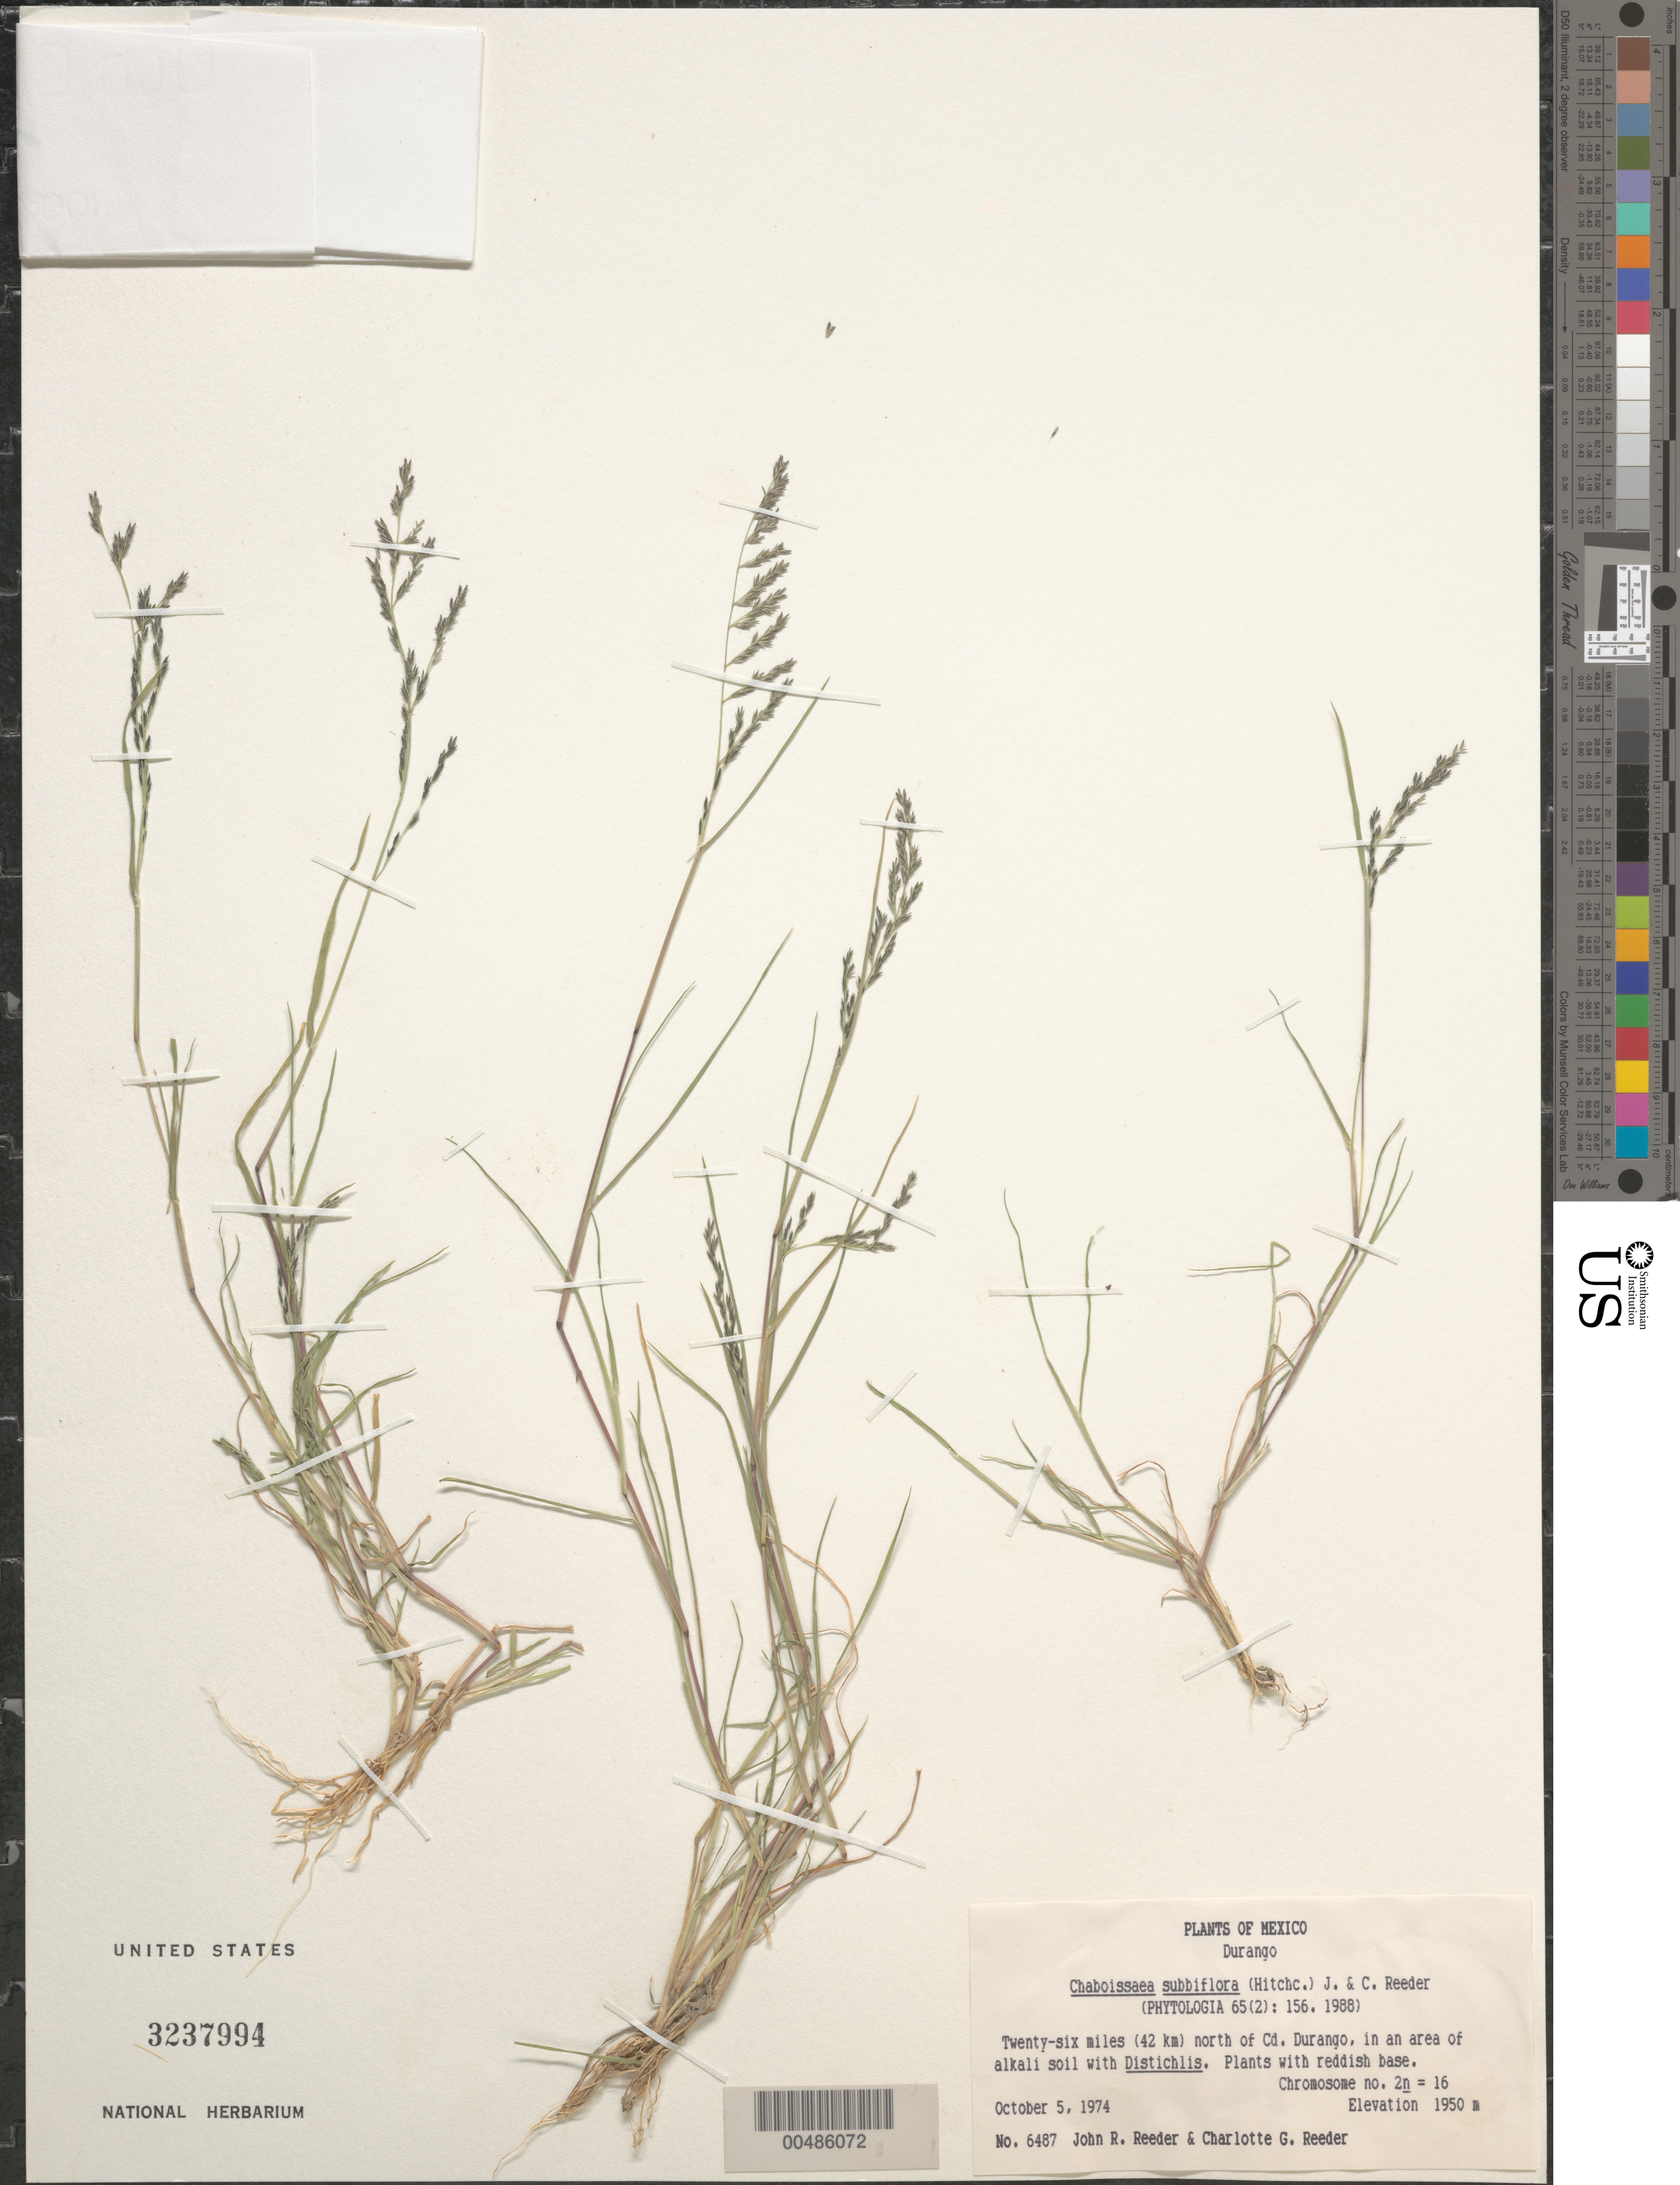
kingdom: Plantae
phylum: Tracheophyta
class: Liliopsida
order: Poales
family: Poaceae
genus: Chaboissaea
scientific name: Chaboissaea subbiflora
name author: (Hitchc.) Reeder & C. Reeder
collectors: J. R. Reeder & C. G. Reeder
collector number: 6487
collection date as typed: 5 Oct 1974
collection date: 1974-10-05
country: Mexico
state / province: Durango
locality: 26 mi (42 km) N of Cd. Durango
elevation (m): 1950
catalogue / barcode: US 3237994